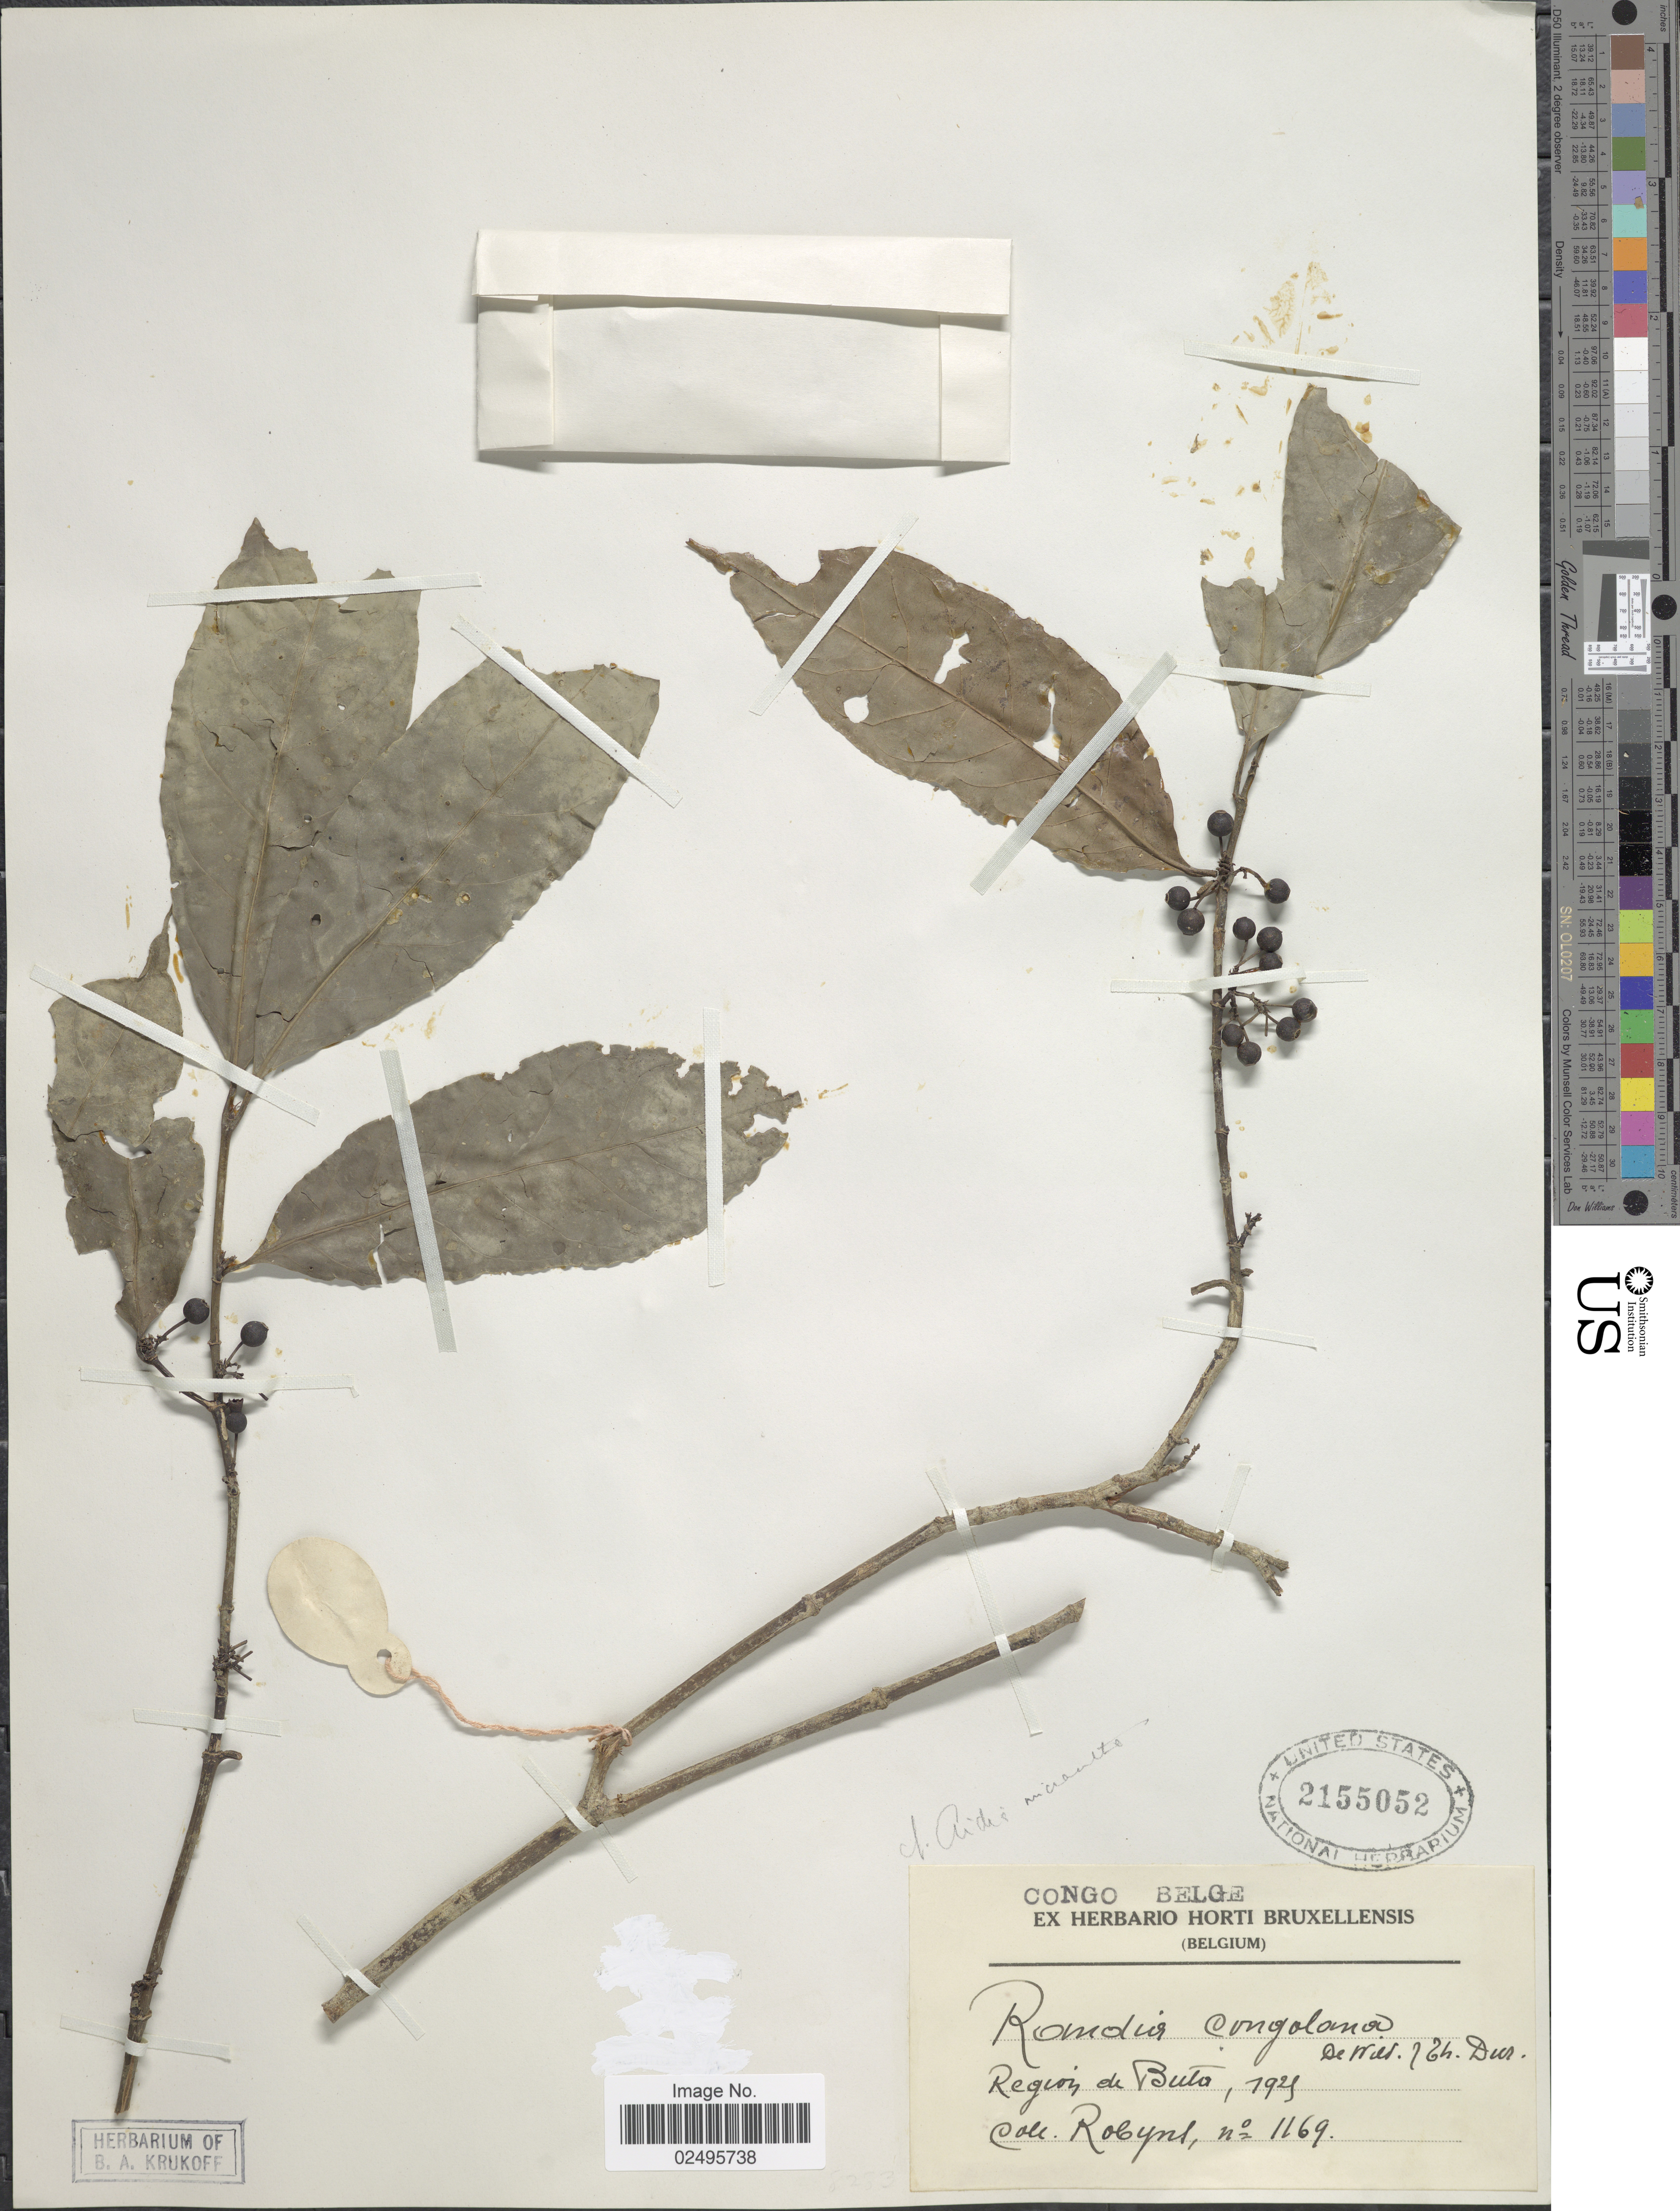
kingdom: Plantae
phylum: Tracheophyta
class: Magnoliopsida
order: Gentianales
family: Rubiaceae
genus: Aidia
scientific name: Aidia micrantha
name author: (K. Schum.) Bullock ex F. White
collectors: -. Robyns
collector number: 1169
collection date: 1925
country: Congo, Democratic Republic of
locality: Congo Belge. Region de Buta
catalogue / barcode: US 2155052